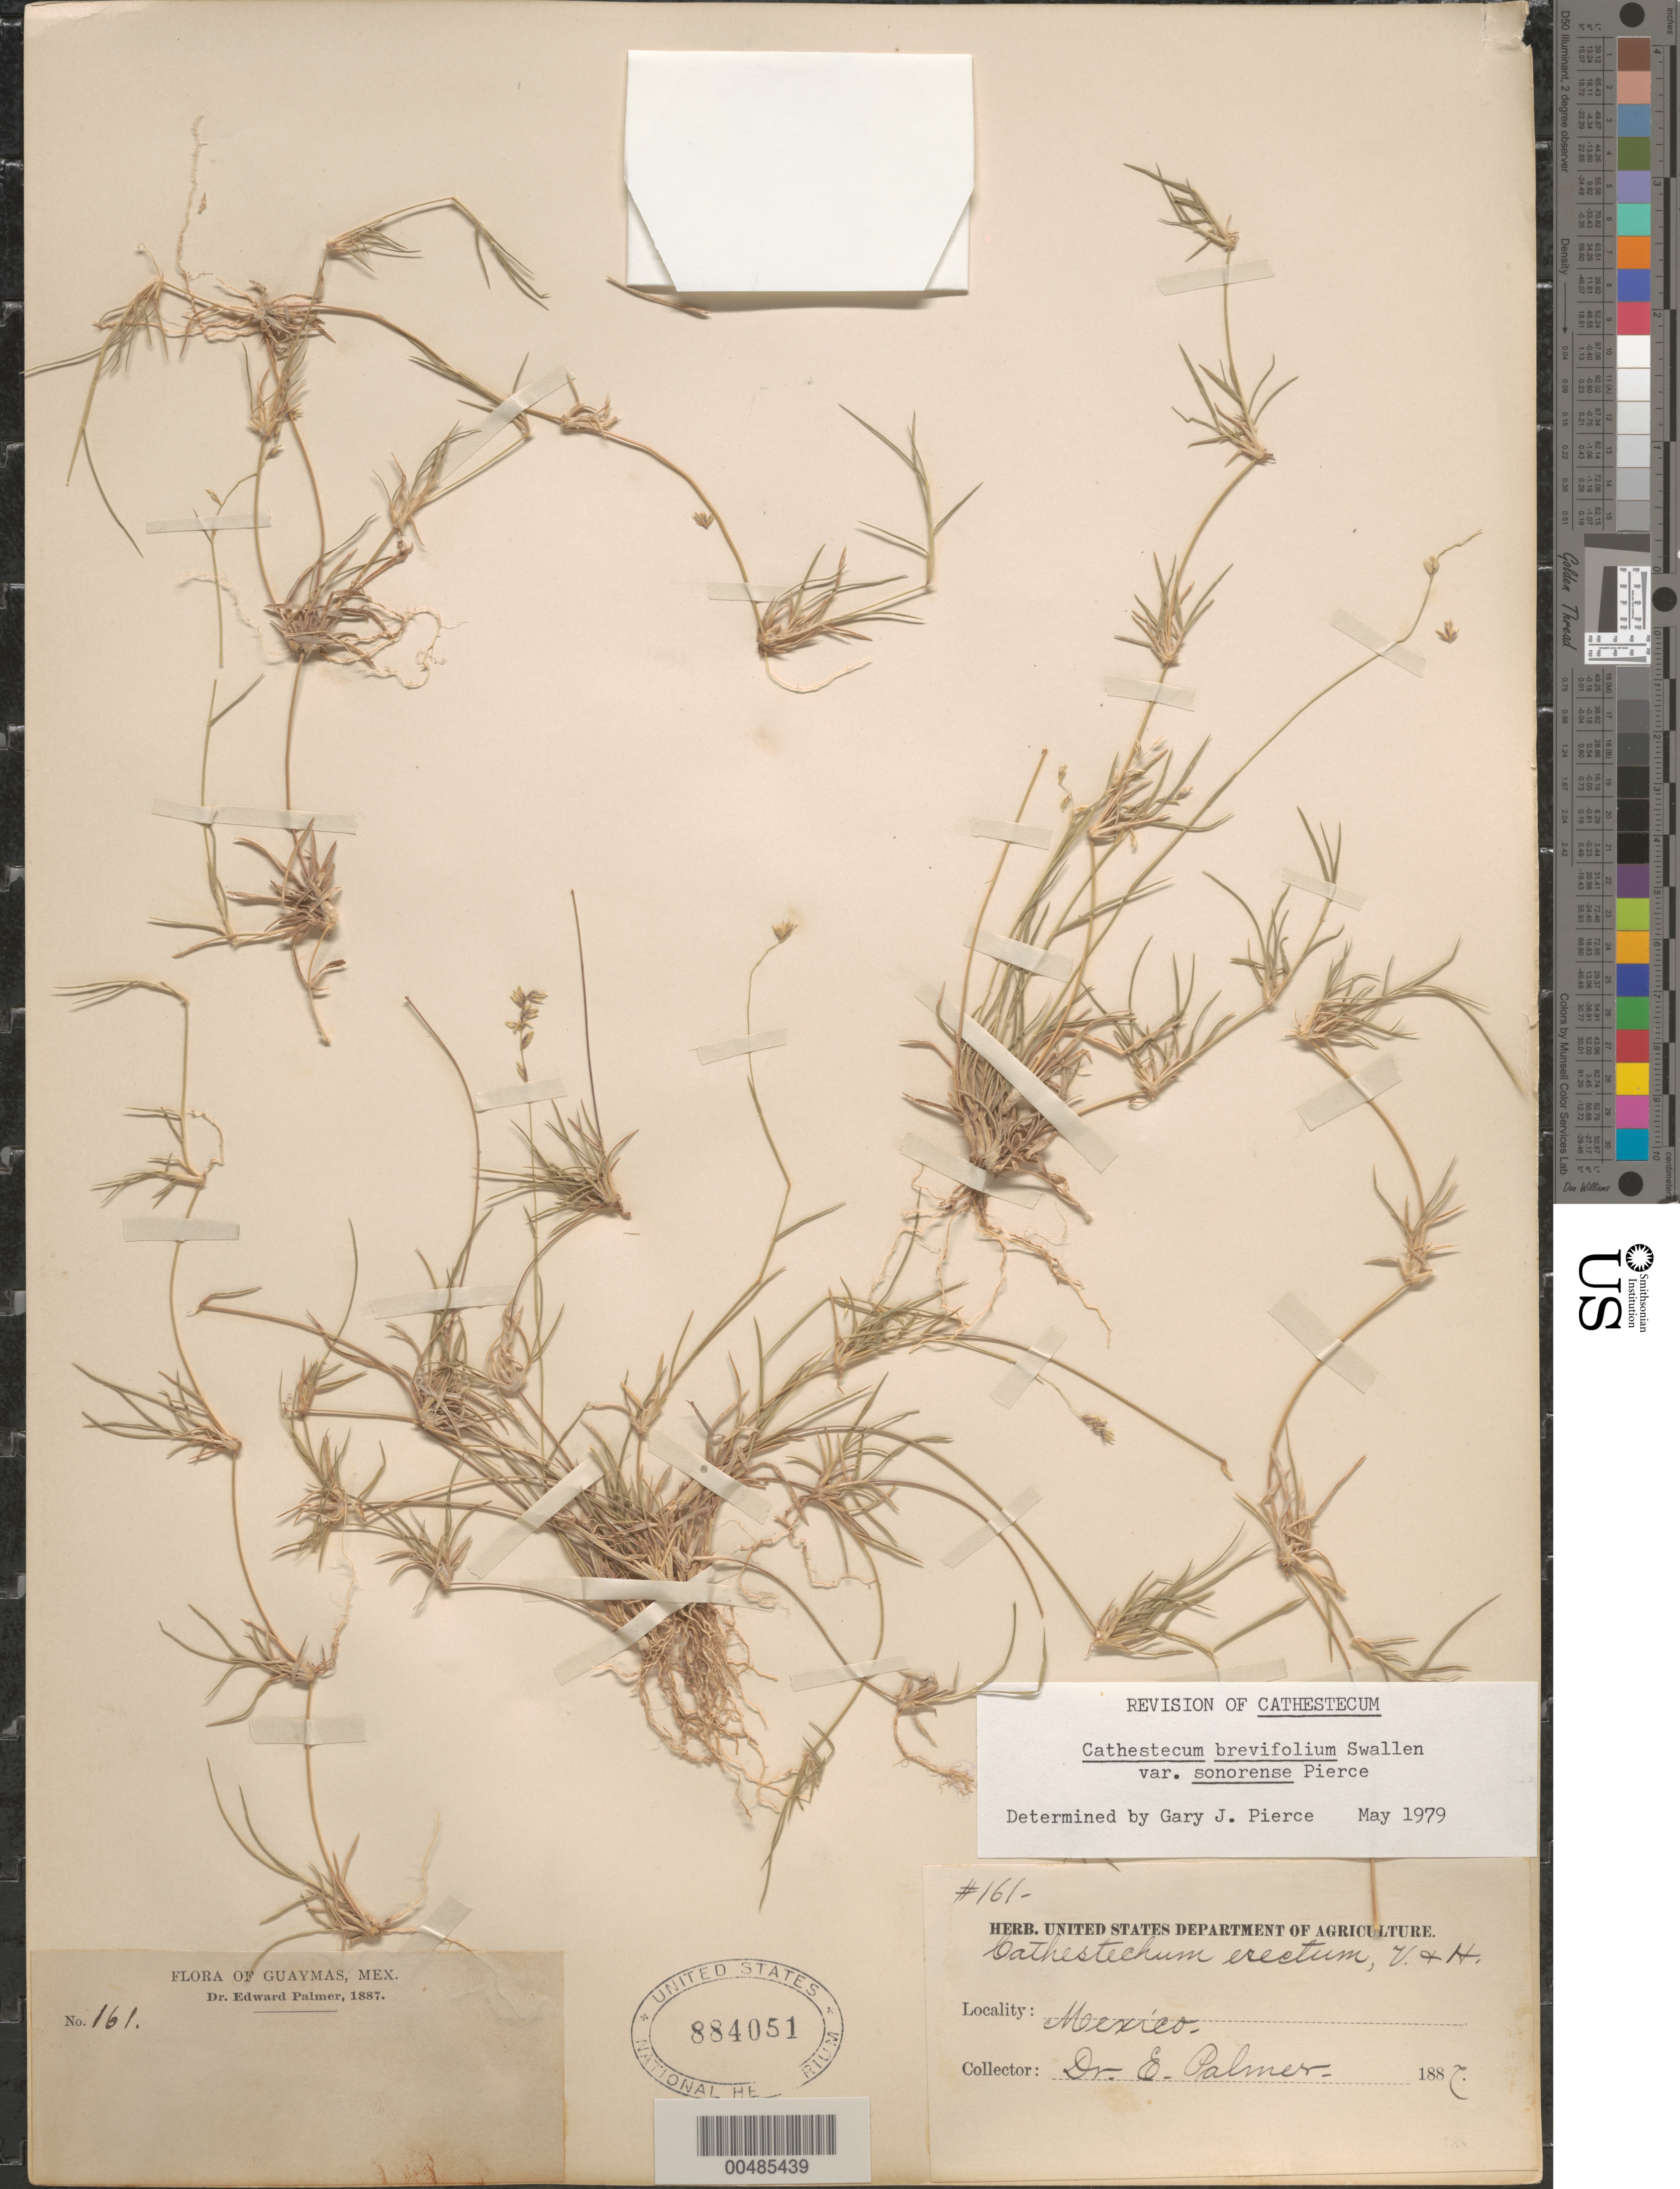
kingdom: Plantae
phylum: Tracheophyta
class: Liliopsida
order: Poales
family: Poaceae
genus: Cathestecum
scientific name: Cathestecum brevifolium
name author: Swallen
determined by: Pierce, G. J.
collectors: E. Palmer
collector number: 161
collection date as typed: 1887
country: Mexico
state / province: Sonora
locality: Guaymas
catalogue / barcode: US 884051